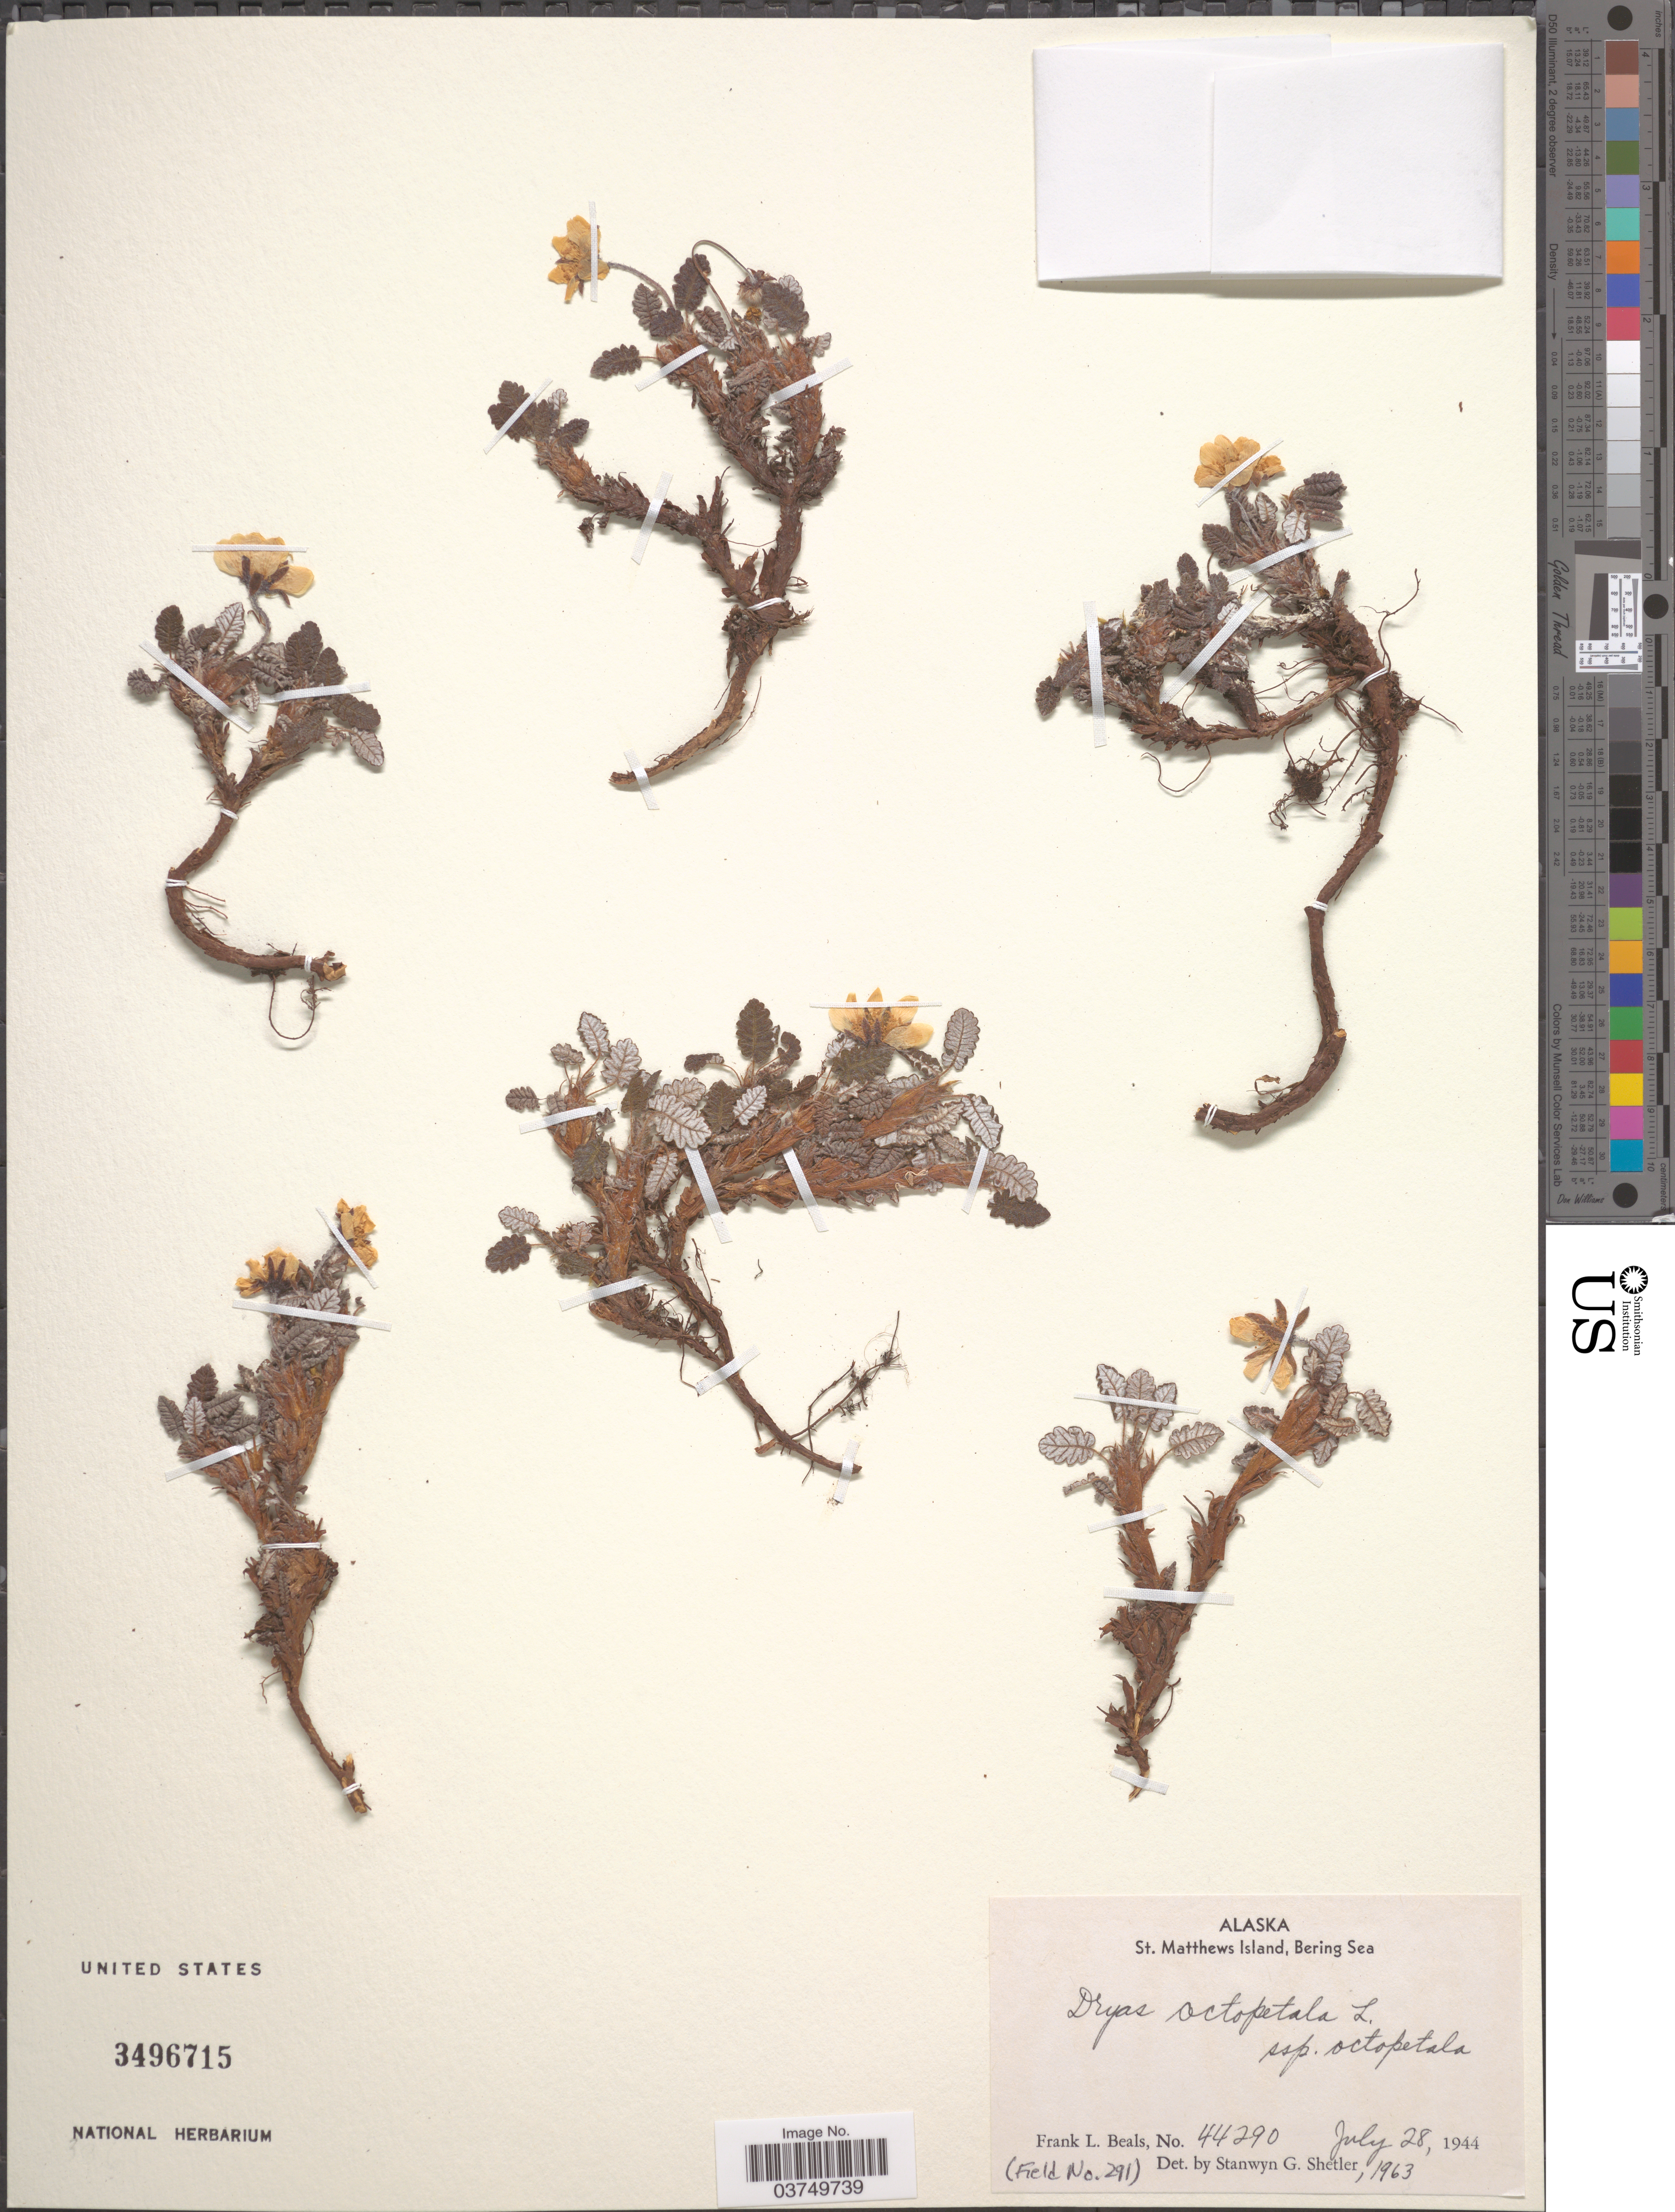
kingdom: Plantae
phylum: Tracheophyta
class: Magnoliopsida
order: Rosales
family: Rosaceae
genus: Dryas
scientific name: Dryas octopetala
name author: L.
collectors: F. Beals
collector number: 291/44290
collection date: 1944-07-28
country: United States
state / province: Alaska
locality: St. Matthews Island, Bering Sea.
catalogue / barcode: US 3496715